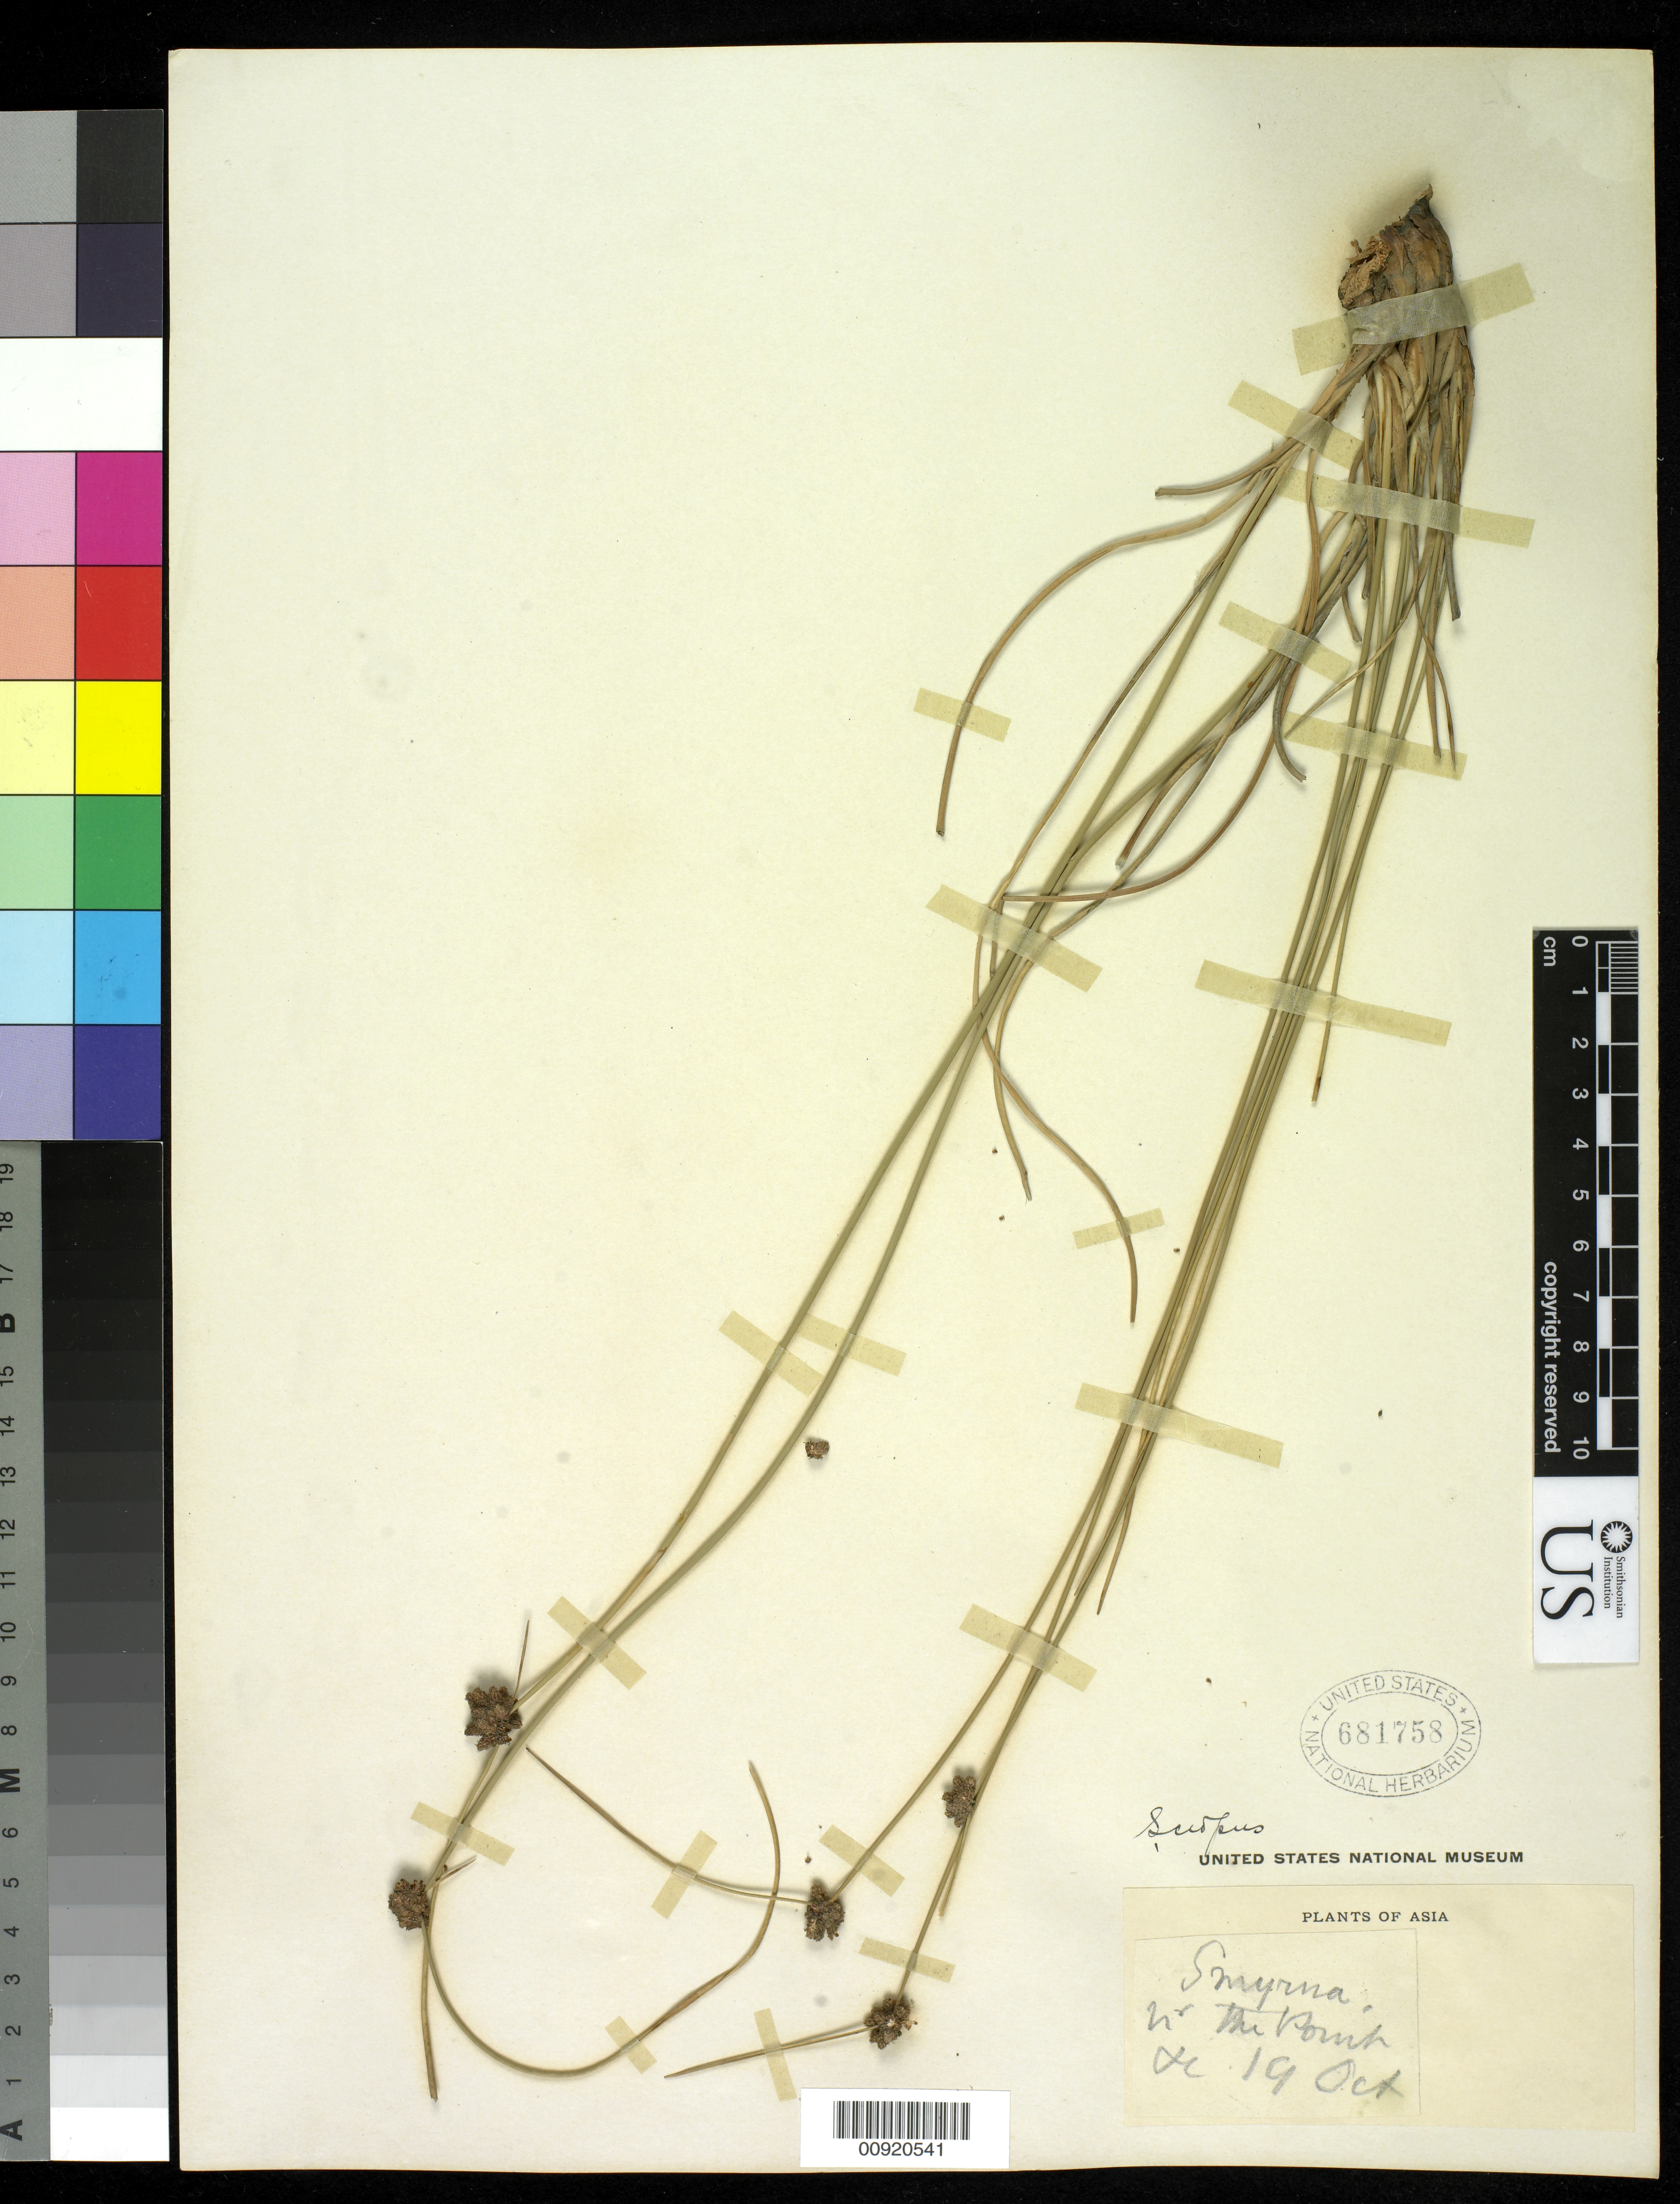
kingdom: Plantae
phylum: Tracheophyta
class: Liliopsida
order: Poales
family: Cyperaceae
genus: Scirpoides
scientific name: Scirpoides holoschoenus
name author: (L.) Soják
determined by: Strong, M. T., (US), Smithsonian Institution - National Museum of Natural History (UNITED STATES)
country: Turkey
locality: Smyrna. Near the Pont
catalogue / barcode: US 681758